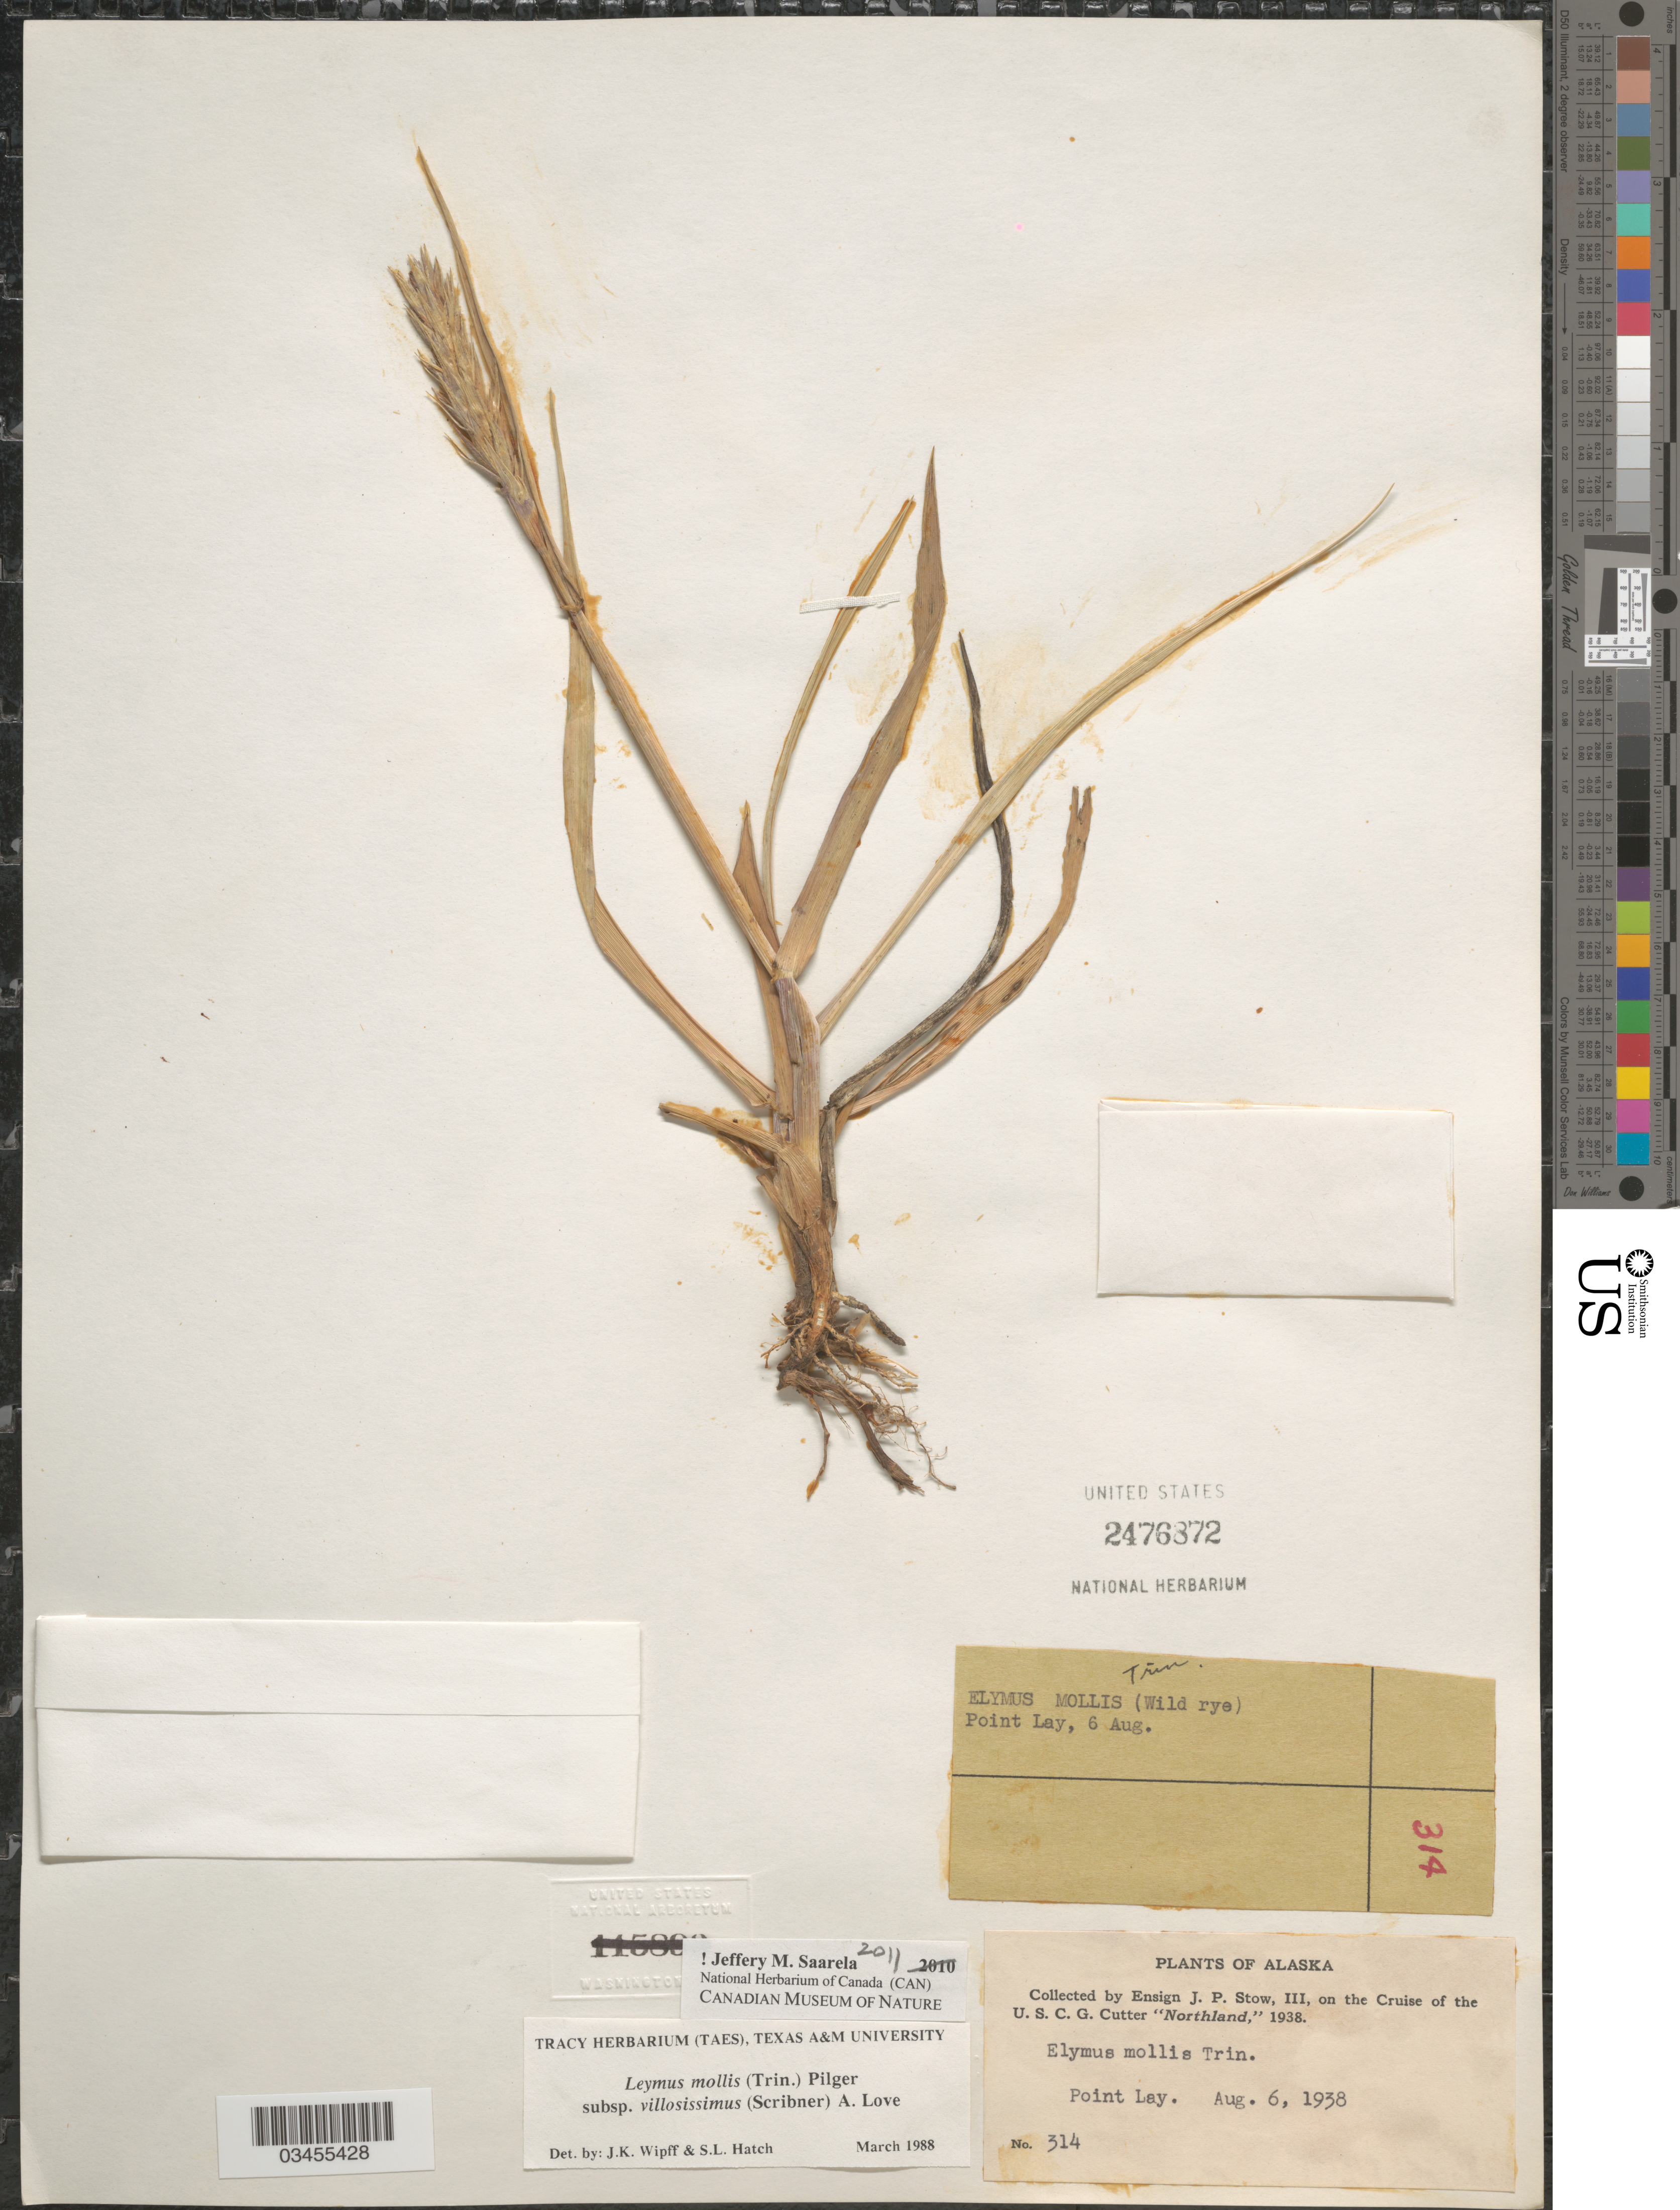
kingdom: Plantae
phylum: Tracheophyta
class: Liliopsida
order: Poales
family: Poaceae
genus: Leymus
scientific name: Leymus mollis subsp. villosissimus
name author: (Scribn.) Á. Löve & D. Löve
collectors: J. Stow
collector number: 314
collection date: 1938-08-06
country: United States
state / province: Alaska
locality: Point Lay.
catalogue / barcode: US 2476872